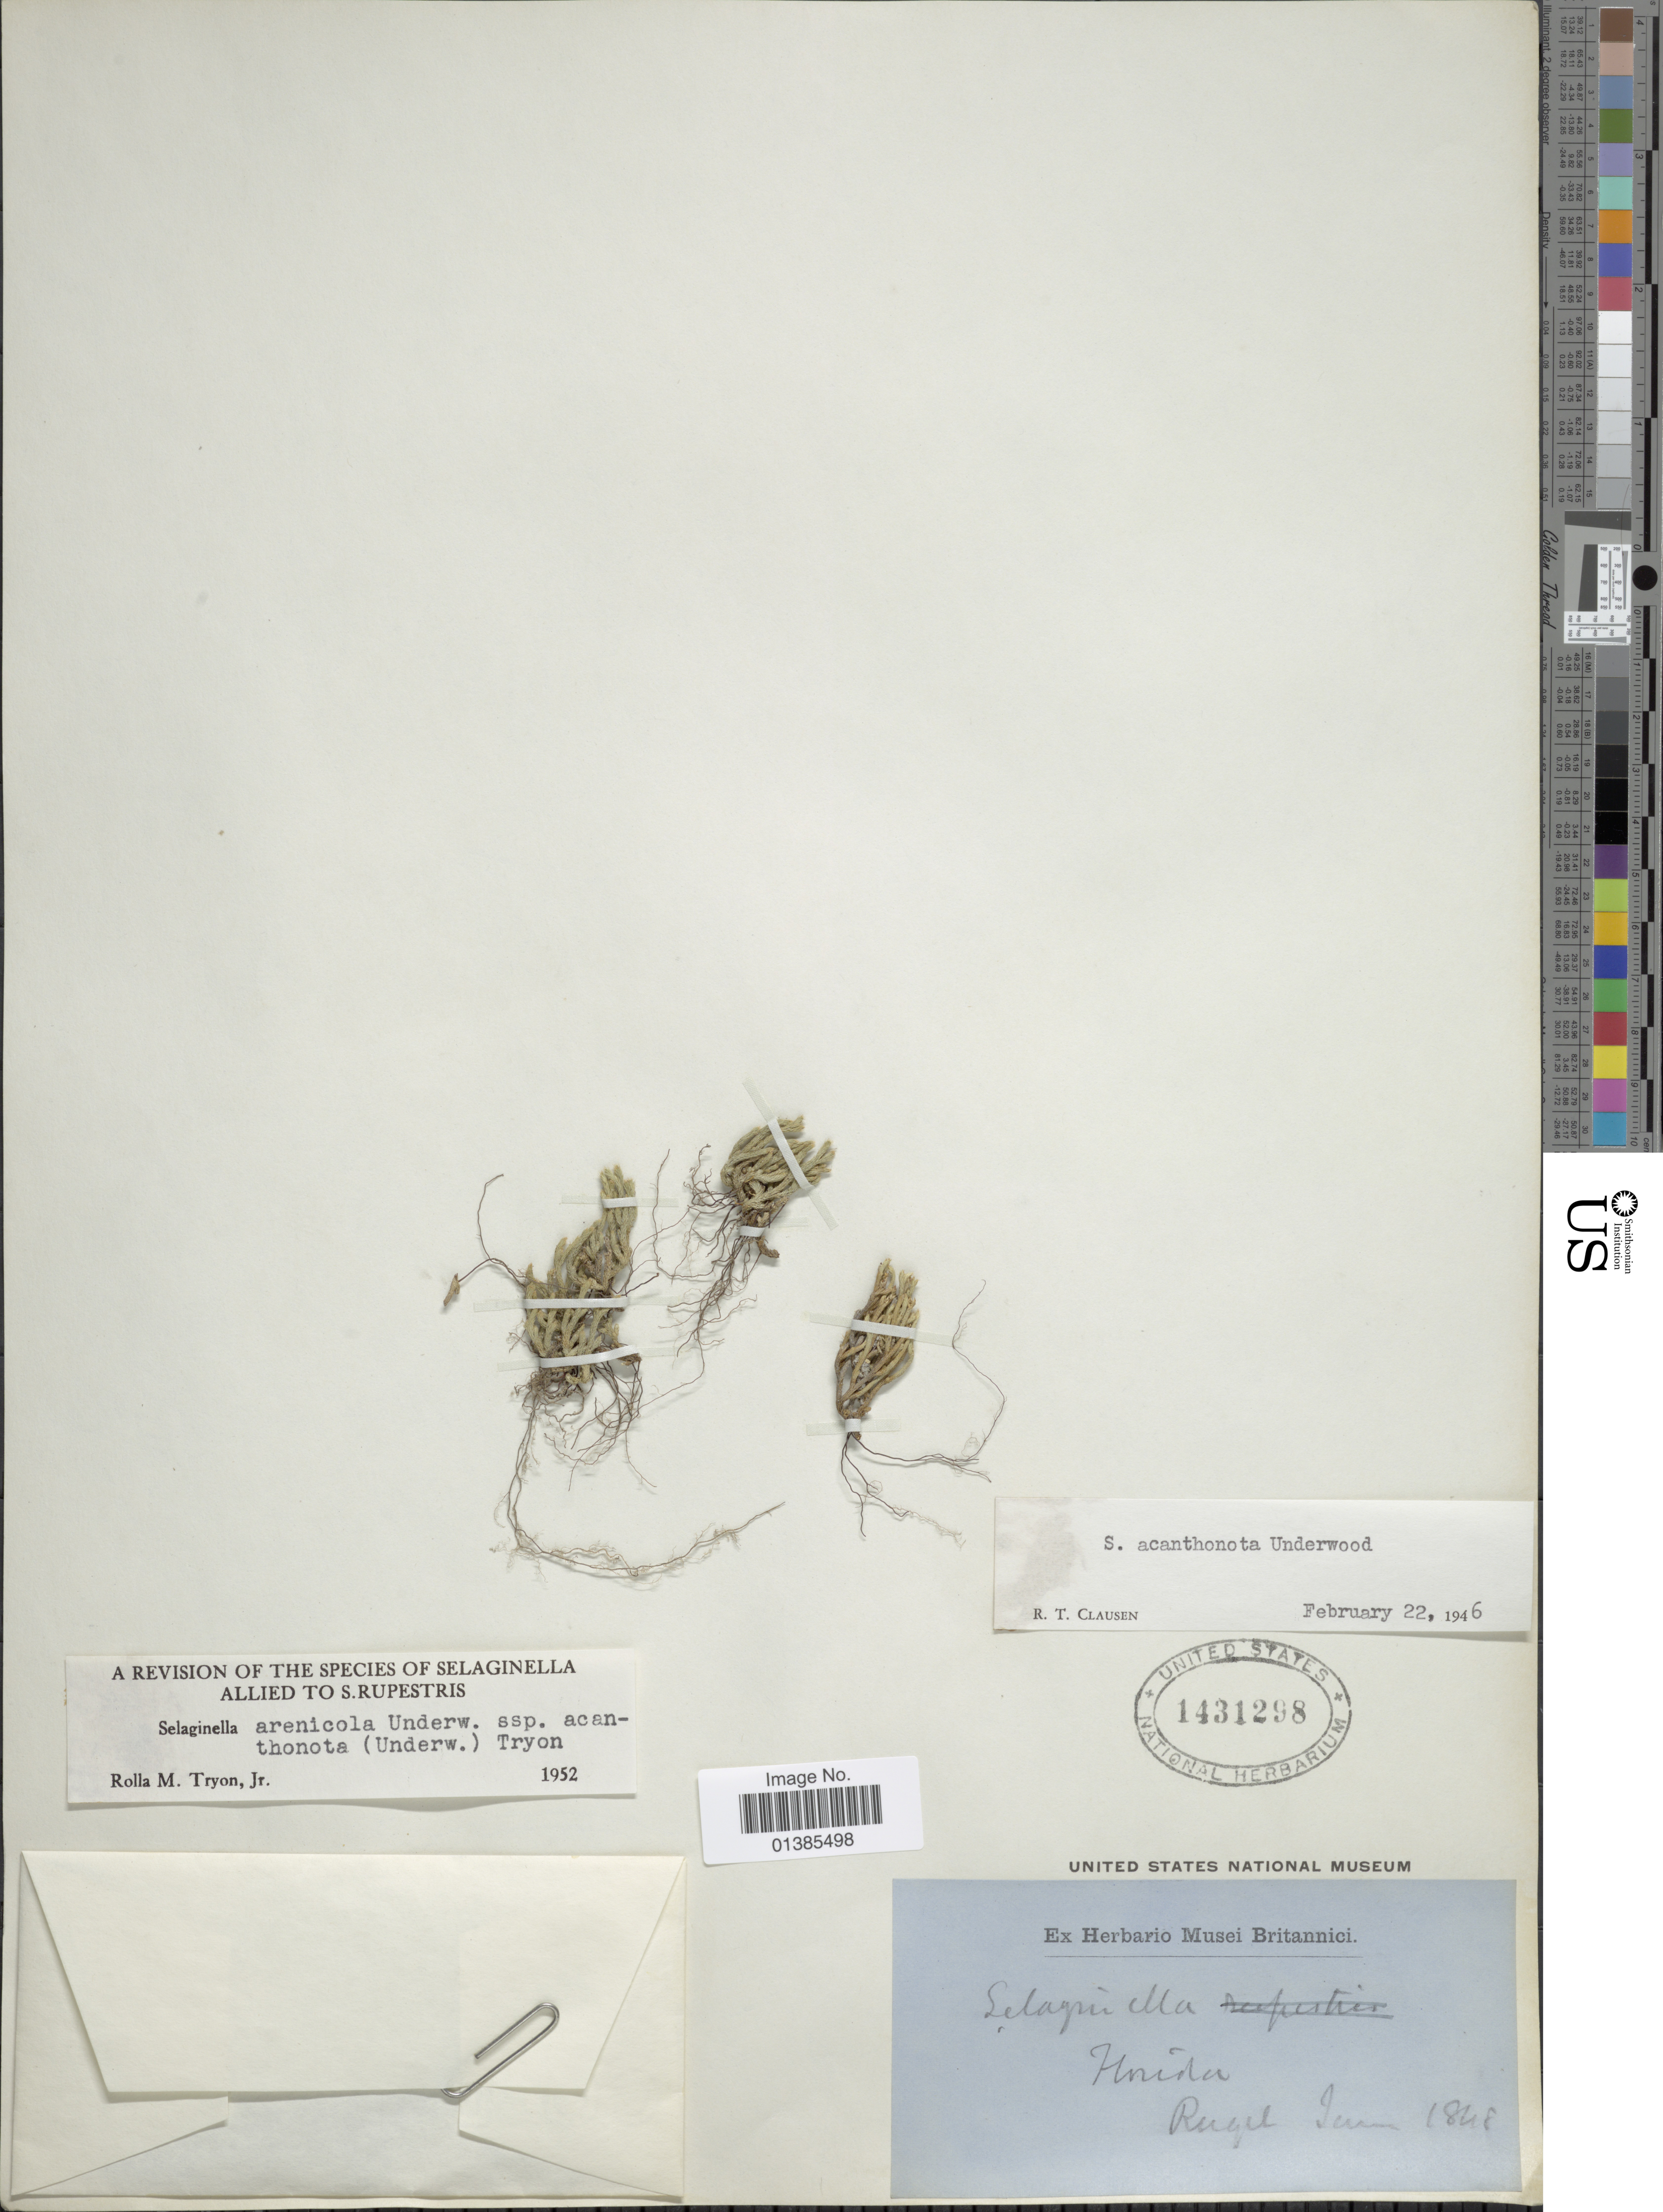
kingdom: Plantae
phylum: Tracheophyta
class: Lycopodiopsida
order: Selaginellales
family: Selaginellaceae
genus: Selaginella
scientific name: Selaginella arenicola subsp. acanthonota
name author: (Underw.) R.M. Tryon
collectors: Rugel, --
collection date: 1848-06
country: United States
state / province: Florida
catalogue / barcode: US 1431298